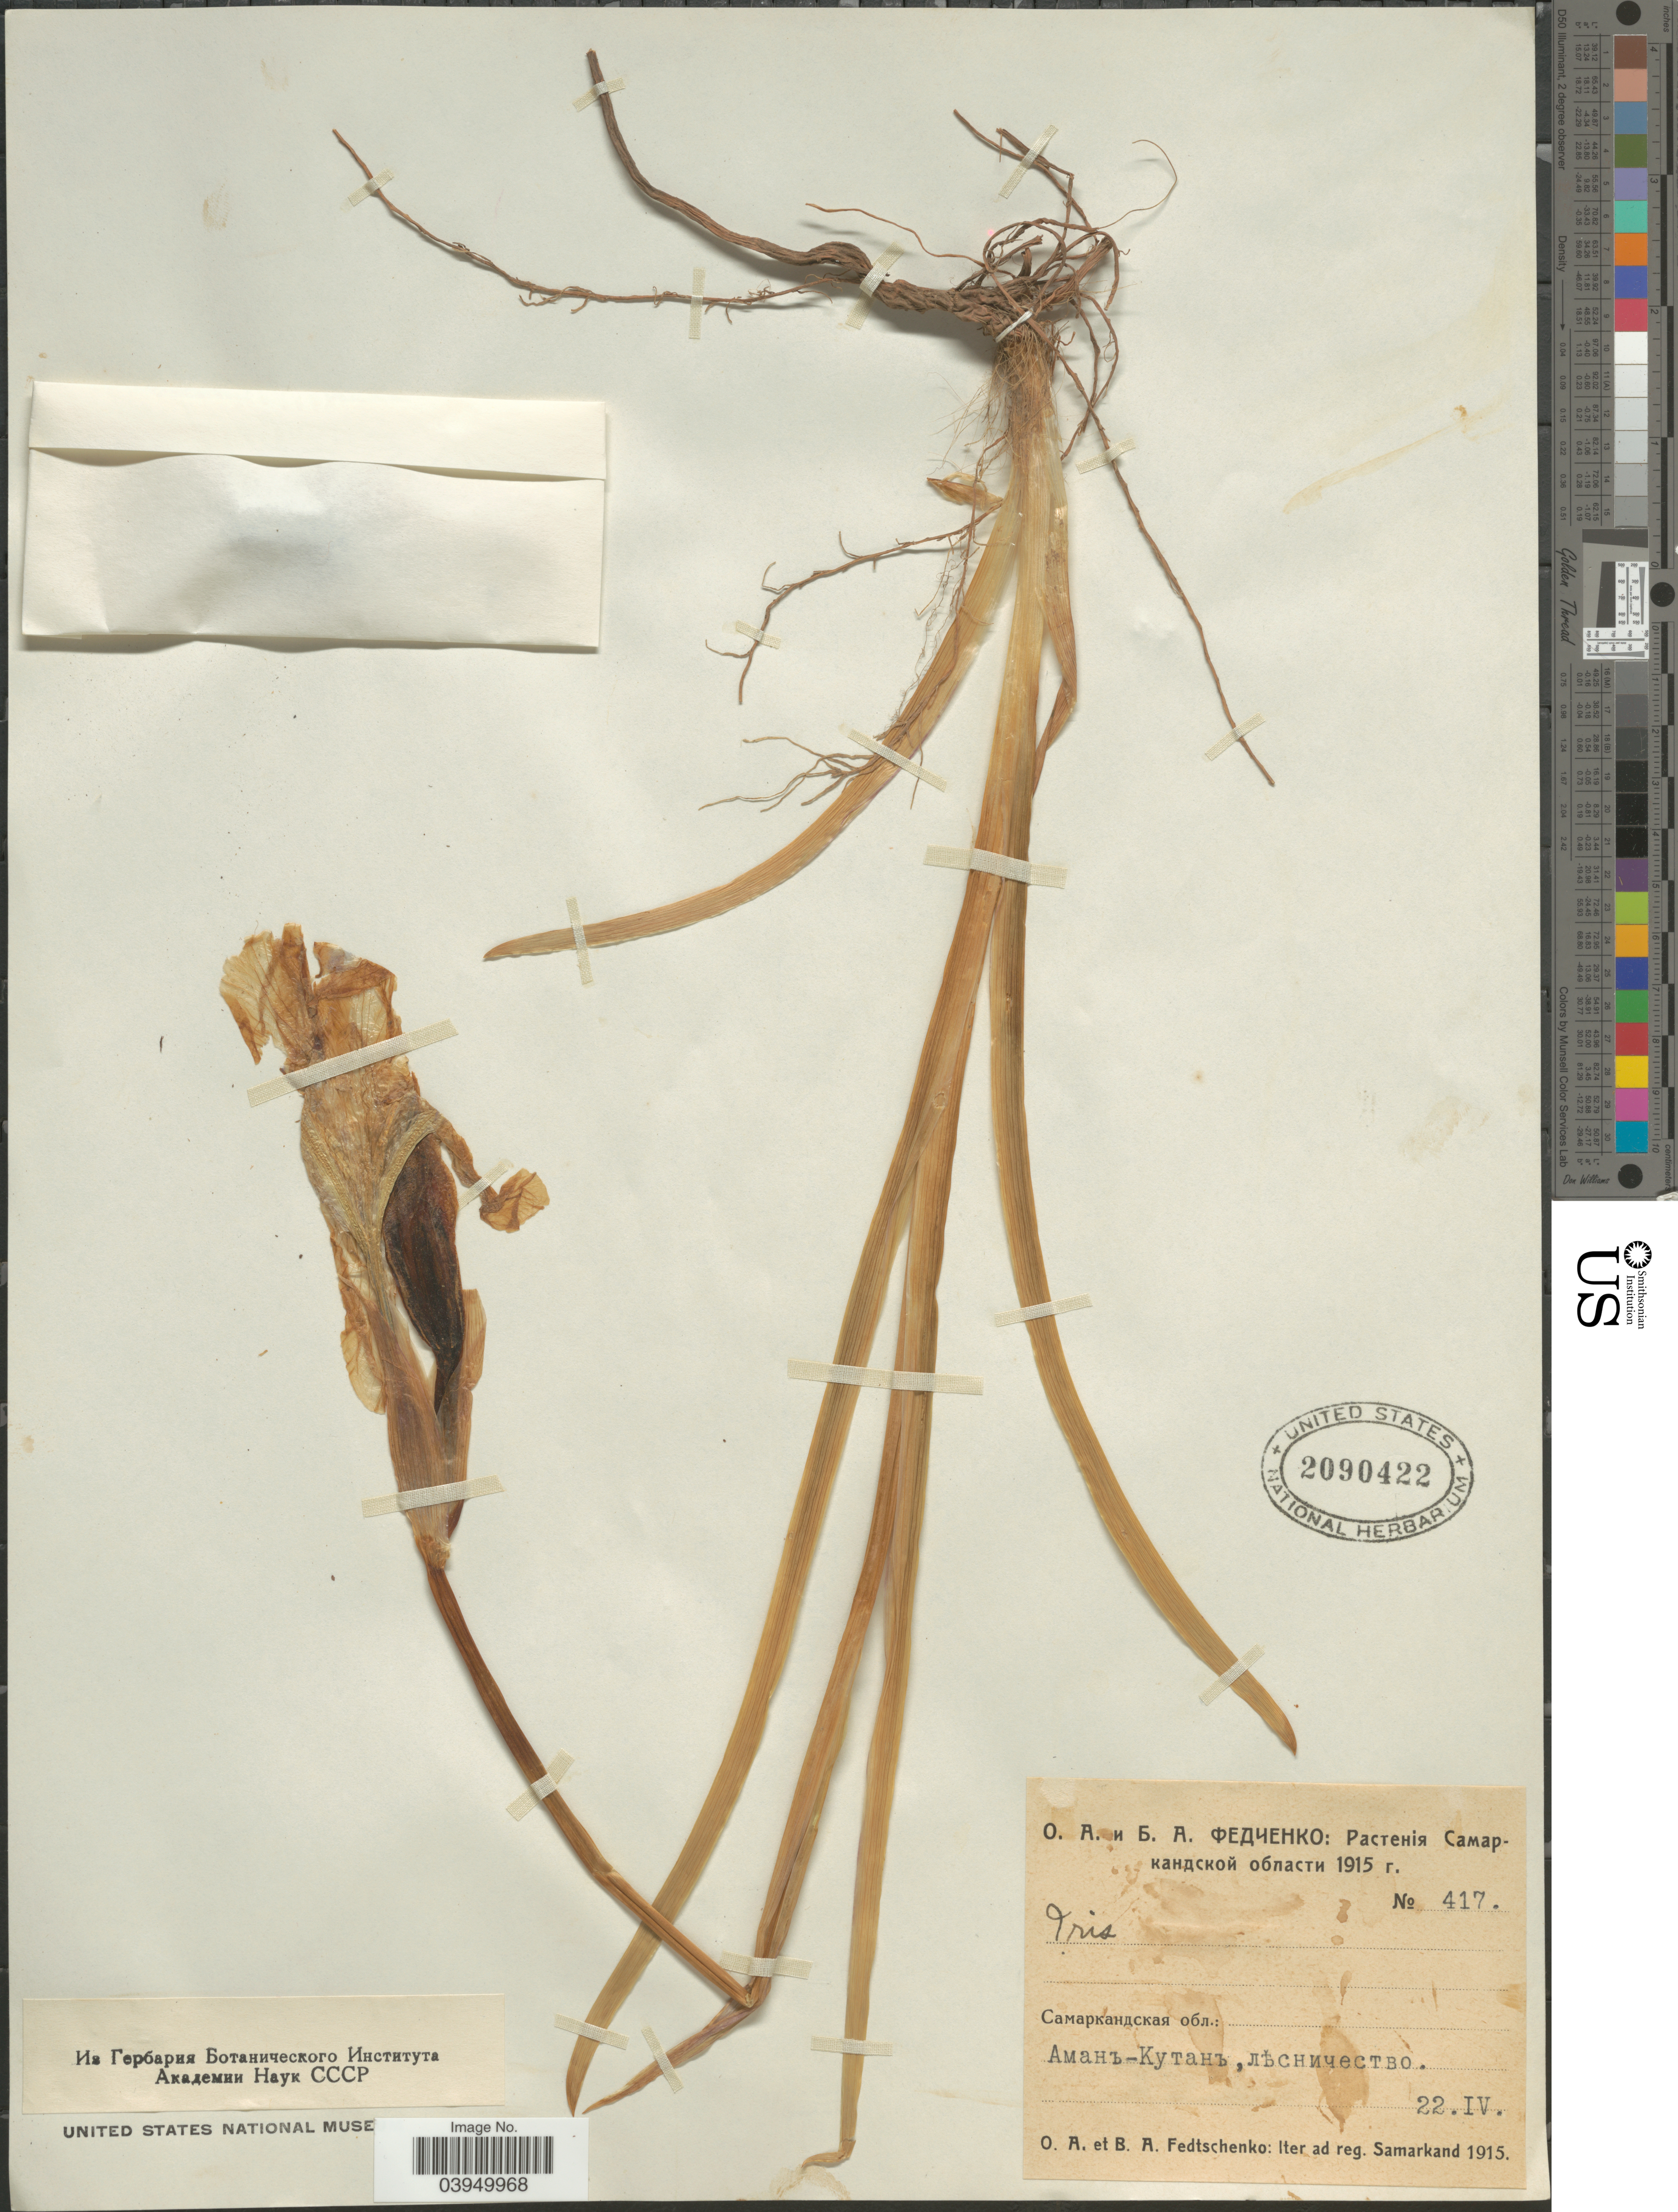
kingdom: Plantae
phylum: Tracheophyta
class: Liliopsida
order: Asparagales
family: Iridaceae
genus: Iris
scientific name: Iris sp.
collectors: O. A. Fedtschenko & B. A. Fedtschenko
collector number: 417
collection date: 1915-04-22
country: Uzbekistan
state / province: Samarqand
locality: Iter ad reg. Samarkand.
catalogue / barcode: US 2090422